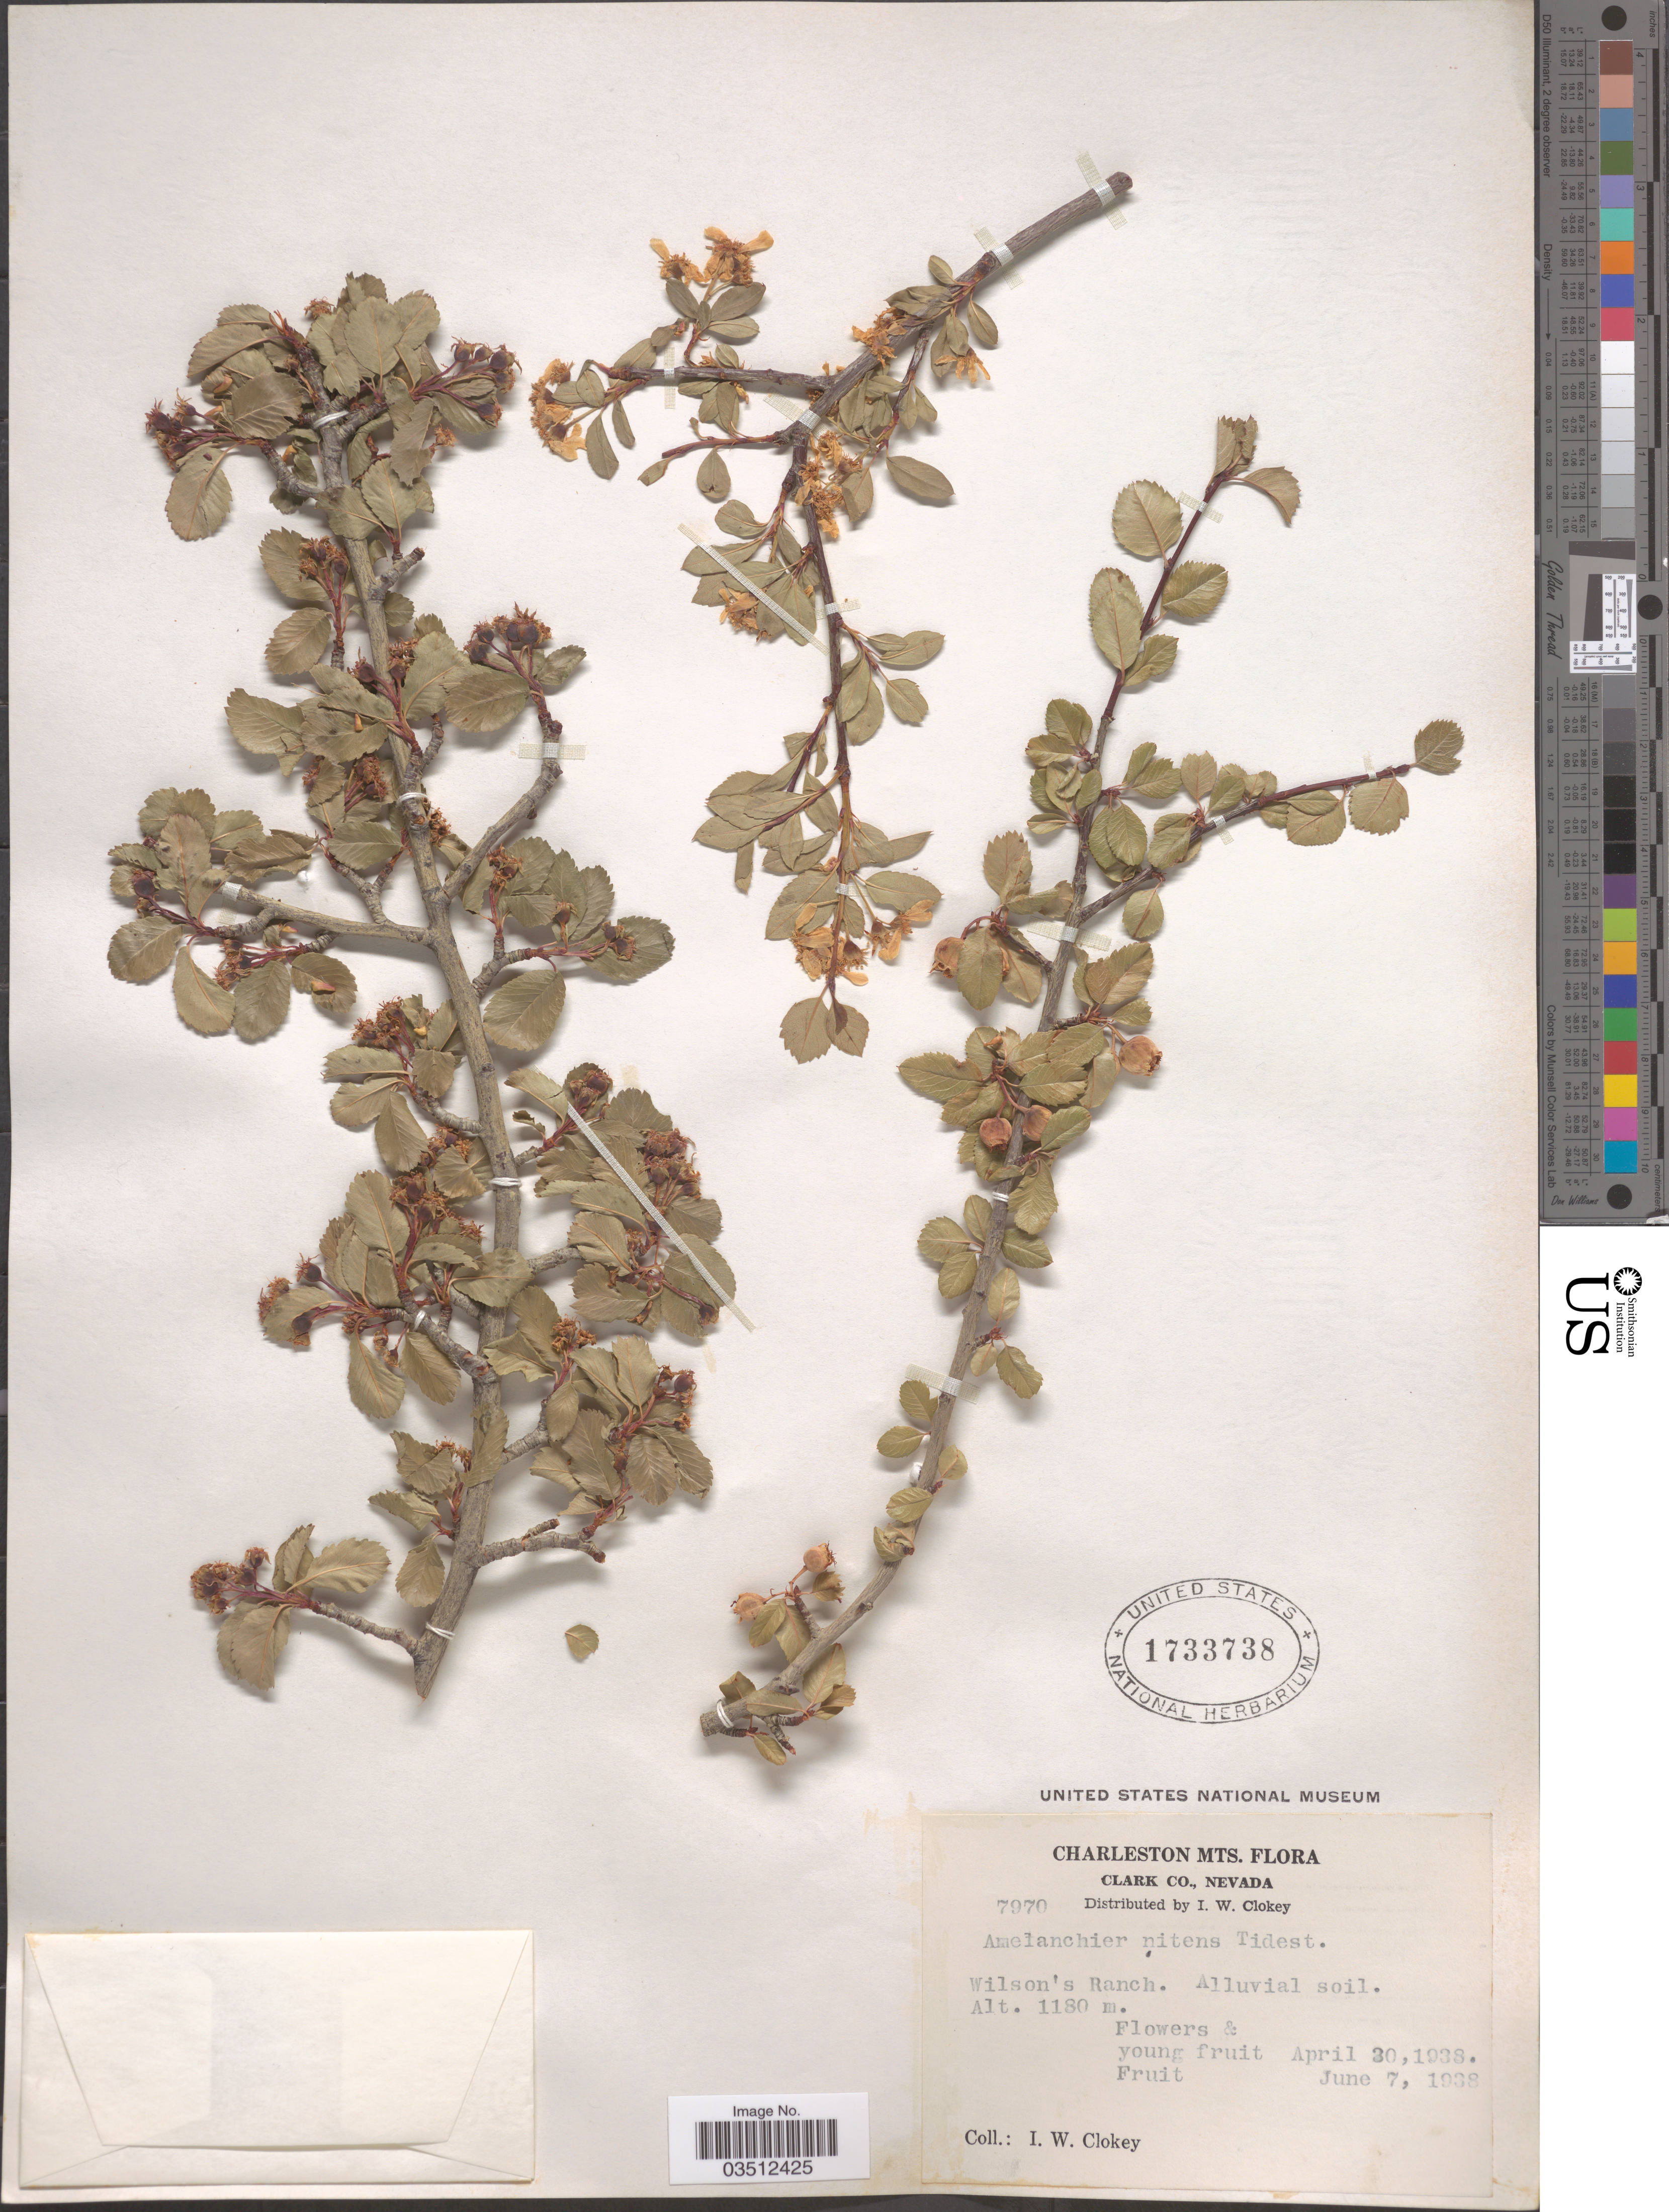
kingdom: Plantae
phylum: Tracheophyta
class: Magnoliopsida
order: Rosales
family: Rosaceae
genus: Amelanchier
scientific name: Amelanchier nitens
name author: Tidestr.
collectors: I. W. Clokey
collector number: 7970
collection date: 1938-04-30/1938-06-07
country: United States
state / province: Nevada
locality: Charleston Mts. Clark Co. Wilson's Ranch.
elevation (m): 1180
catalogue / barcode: US 1733738